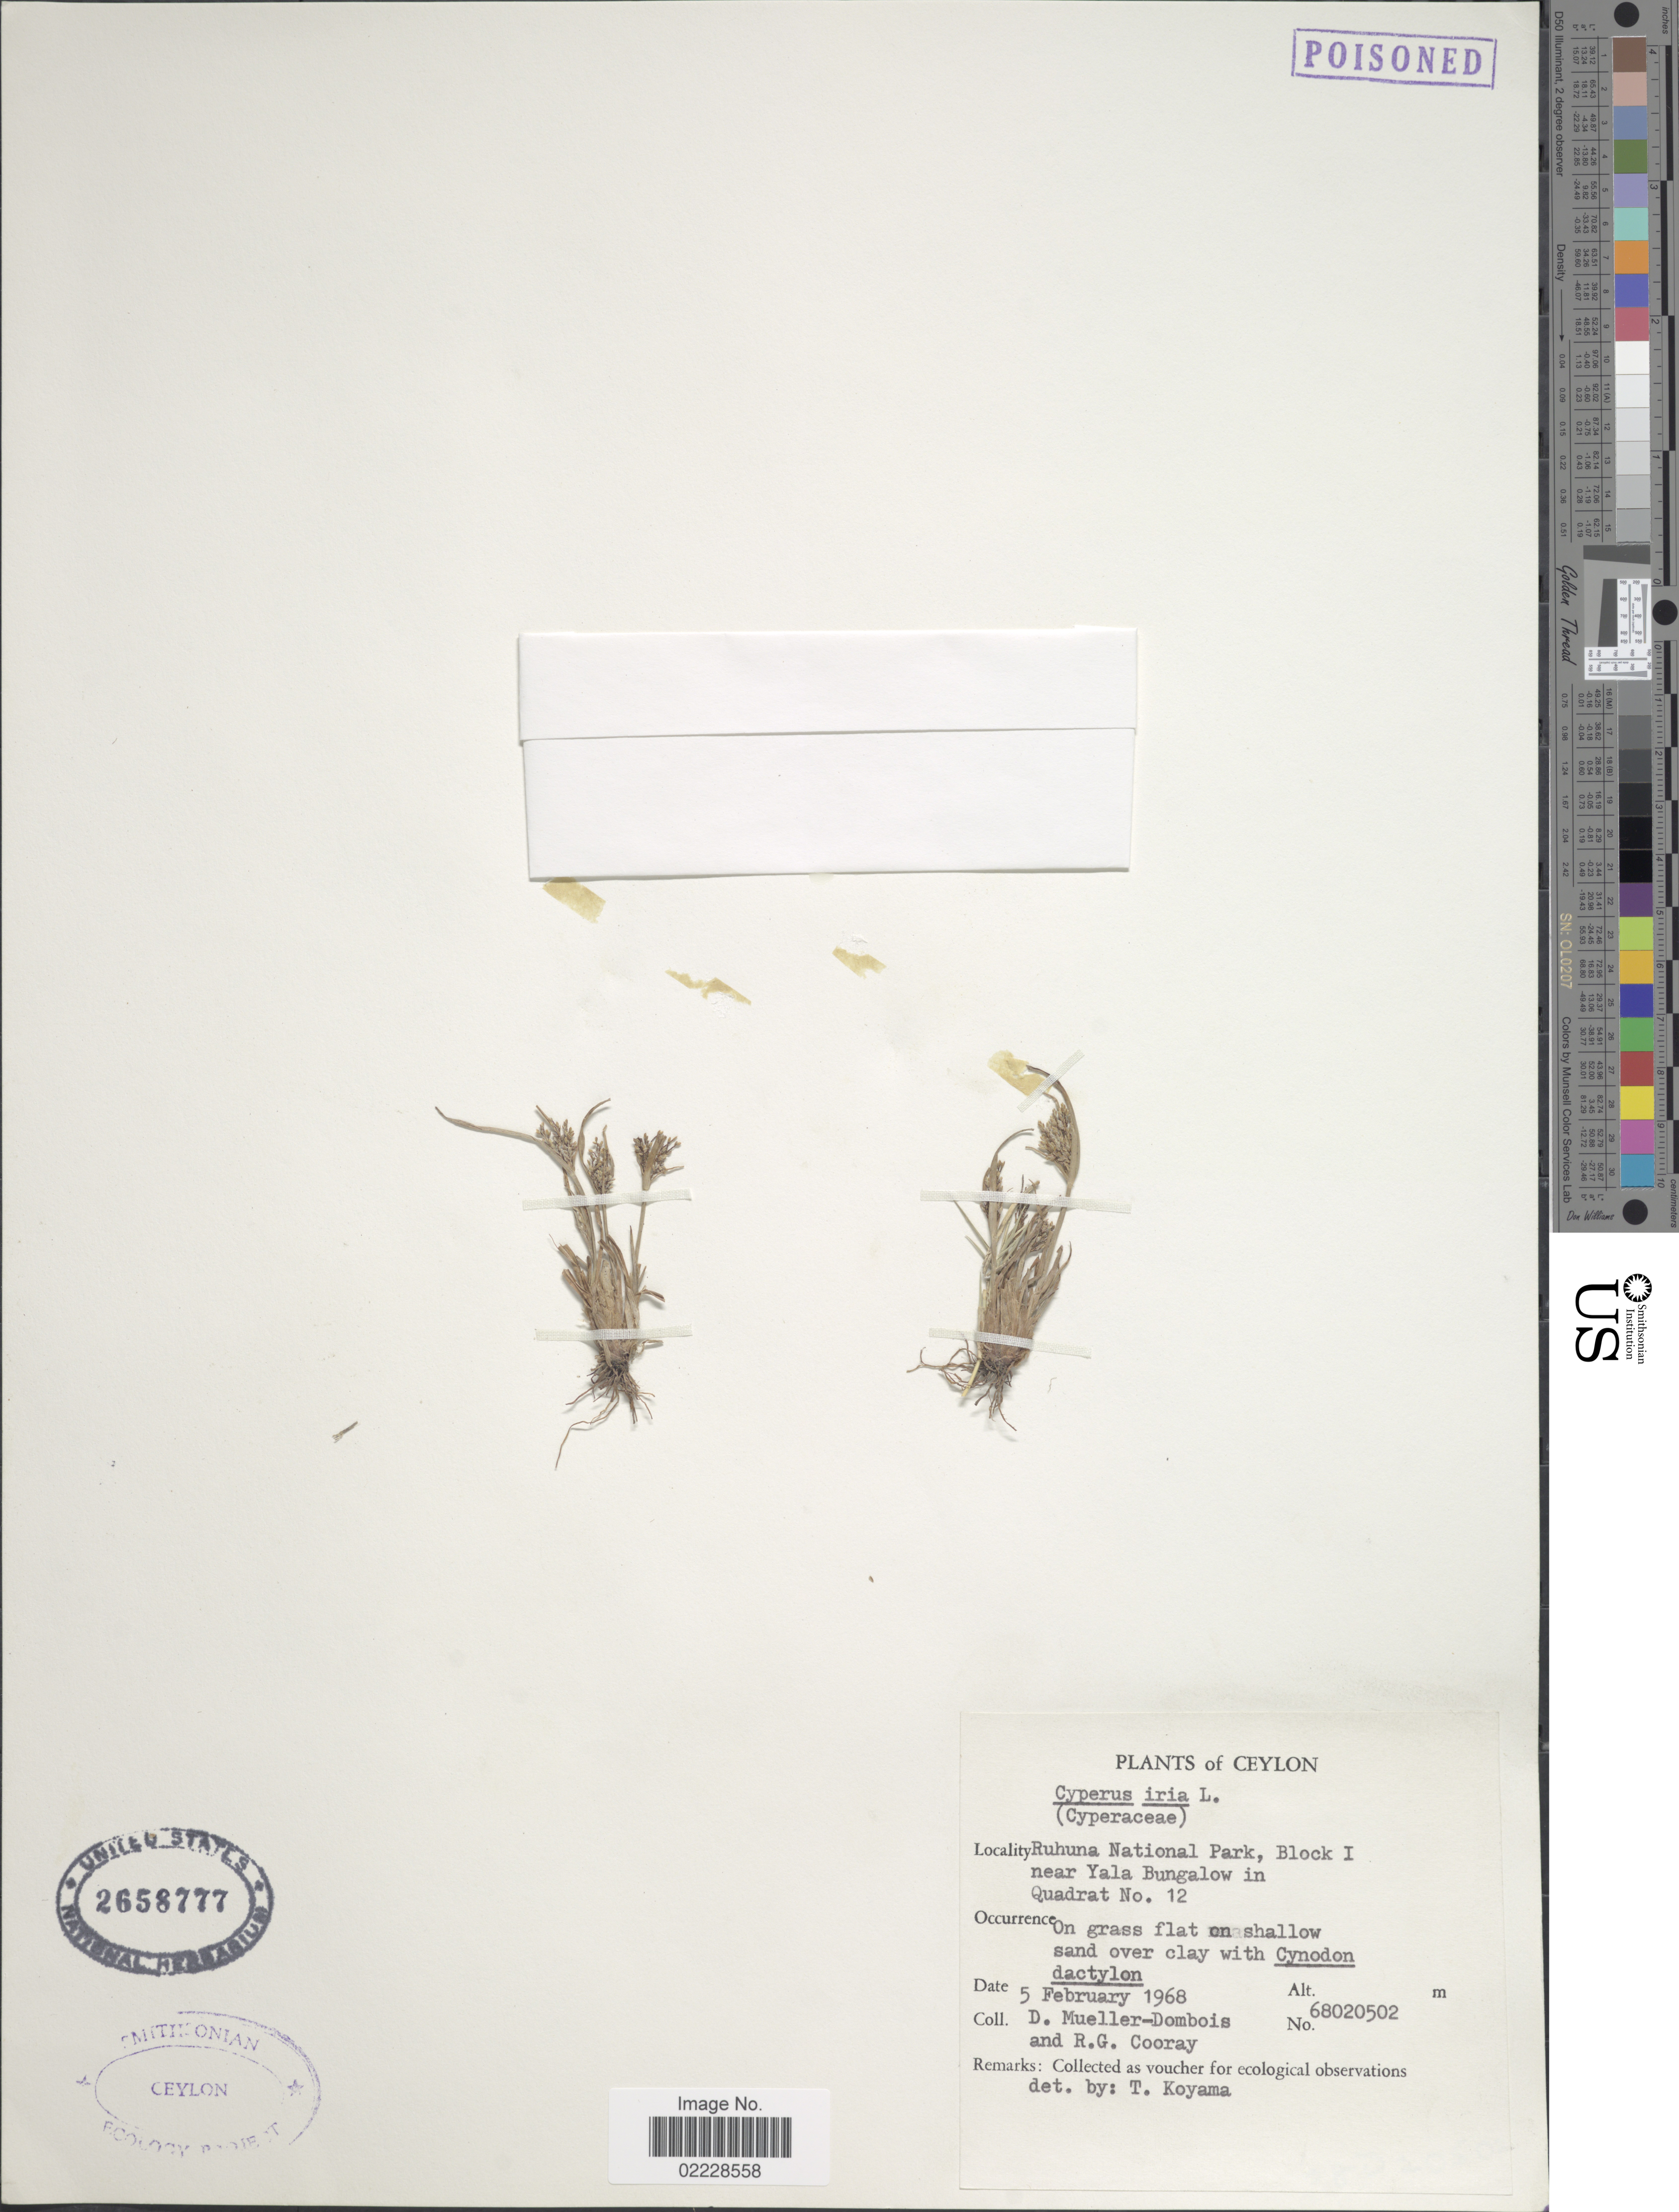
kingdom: Plantae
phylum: Tracheophyta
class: Liliopsida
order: Poales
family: Cyperaceae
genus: Cyperus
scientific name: Cyperus iria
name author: L.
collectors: D. Mueller-Dombois & R. Cooray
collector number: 68020502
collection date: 1968-02-05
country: Sri Lanka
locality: Ceylon, Ruhuna National Park, Block I near Yala Bungalow in Quadrat No. 12.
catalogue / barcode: US 2658777